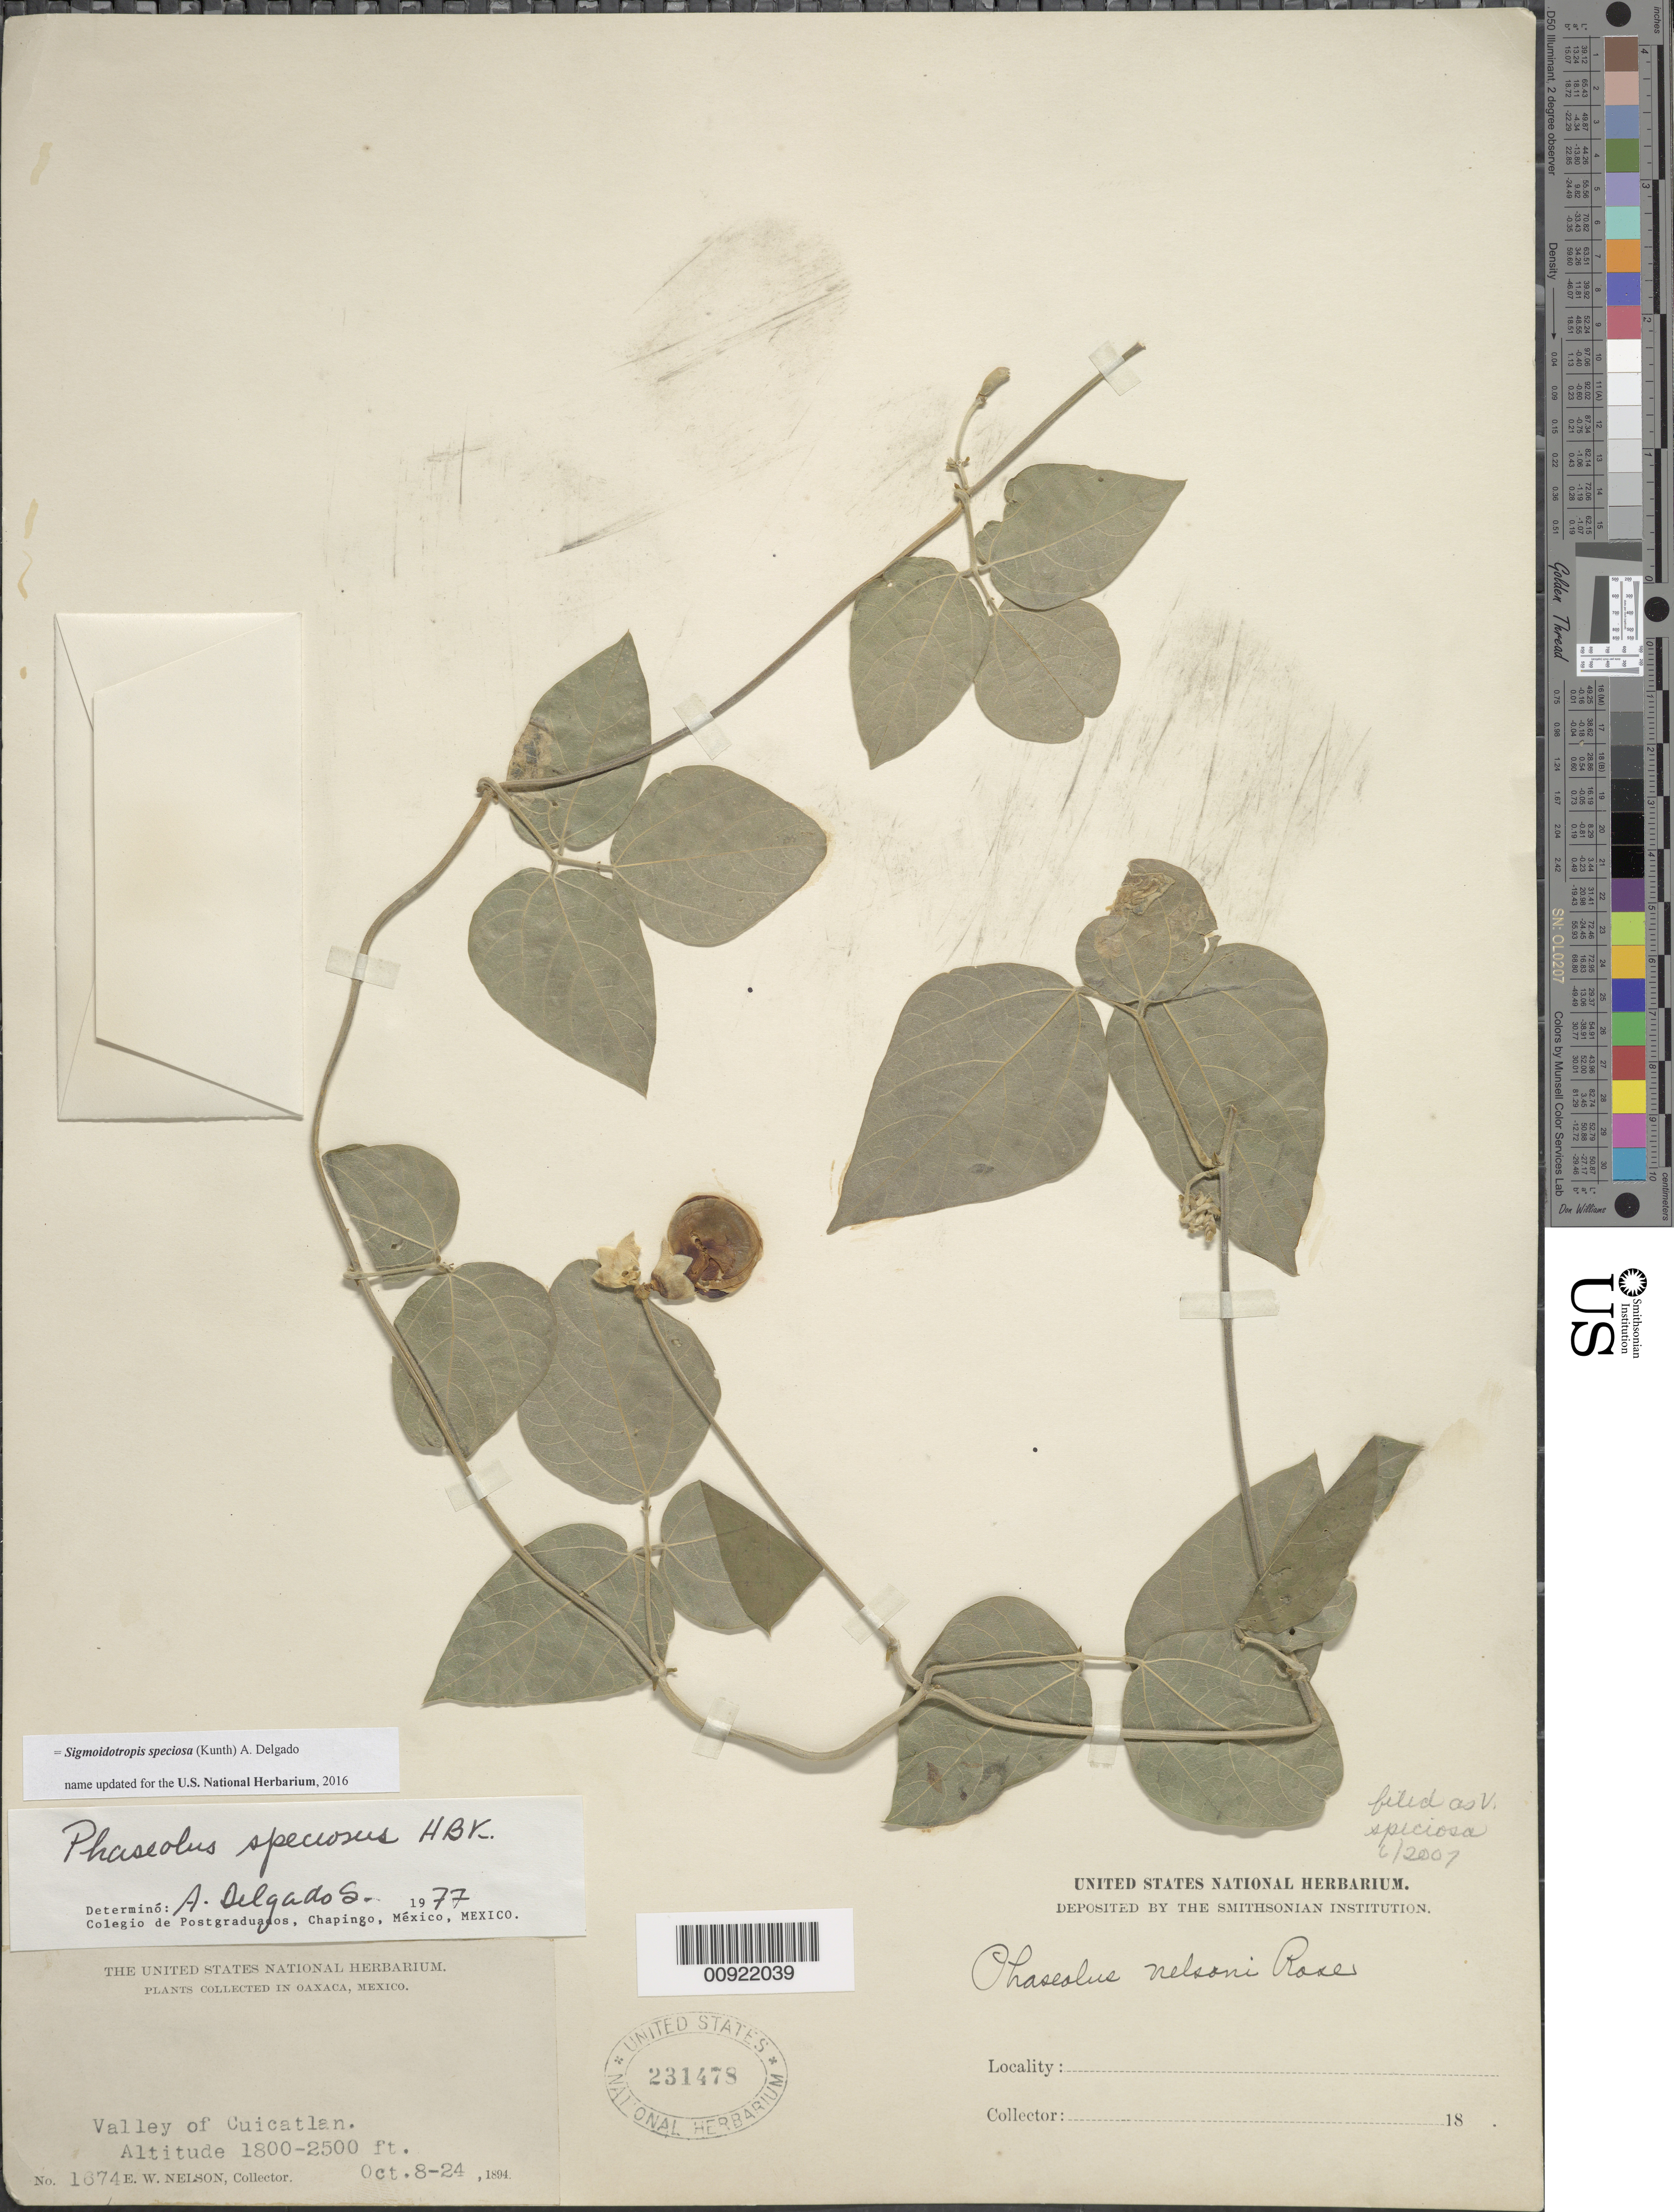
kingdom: Plantae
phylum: Tracheophyta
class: Magnoliopsida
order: Fabales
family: Fabaceae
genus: Sigmoidotropis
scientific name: Sigmoidotropis speciosa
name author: (Kunth) A. Delgado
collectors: E. W. Nelson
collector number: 1674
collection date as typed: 08 Oct 1894 to 24 Oct 1894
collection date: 1894-10-08/1894-10-24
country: Mexico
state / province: Oaxaca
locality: Valley of Cuicatlán, Oaxaca.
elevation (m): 549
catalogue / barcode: US 231478